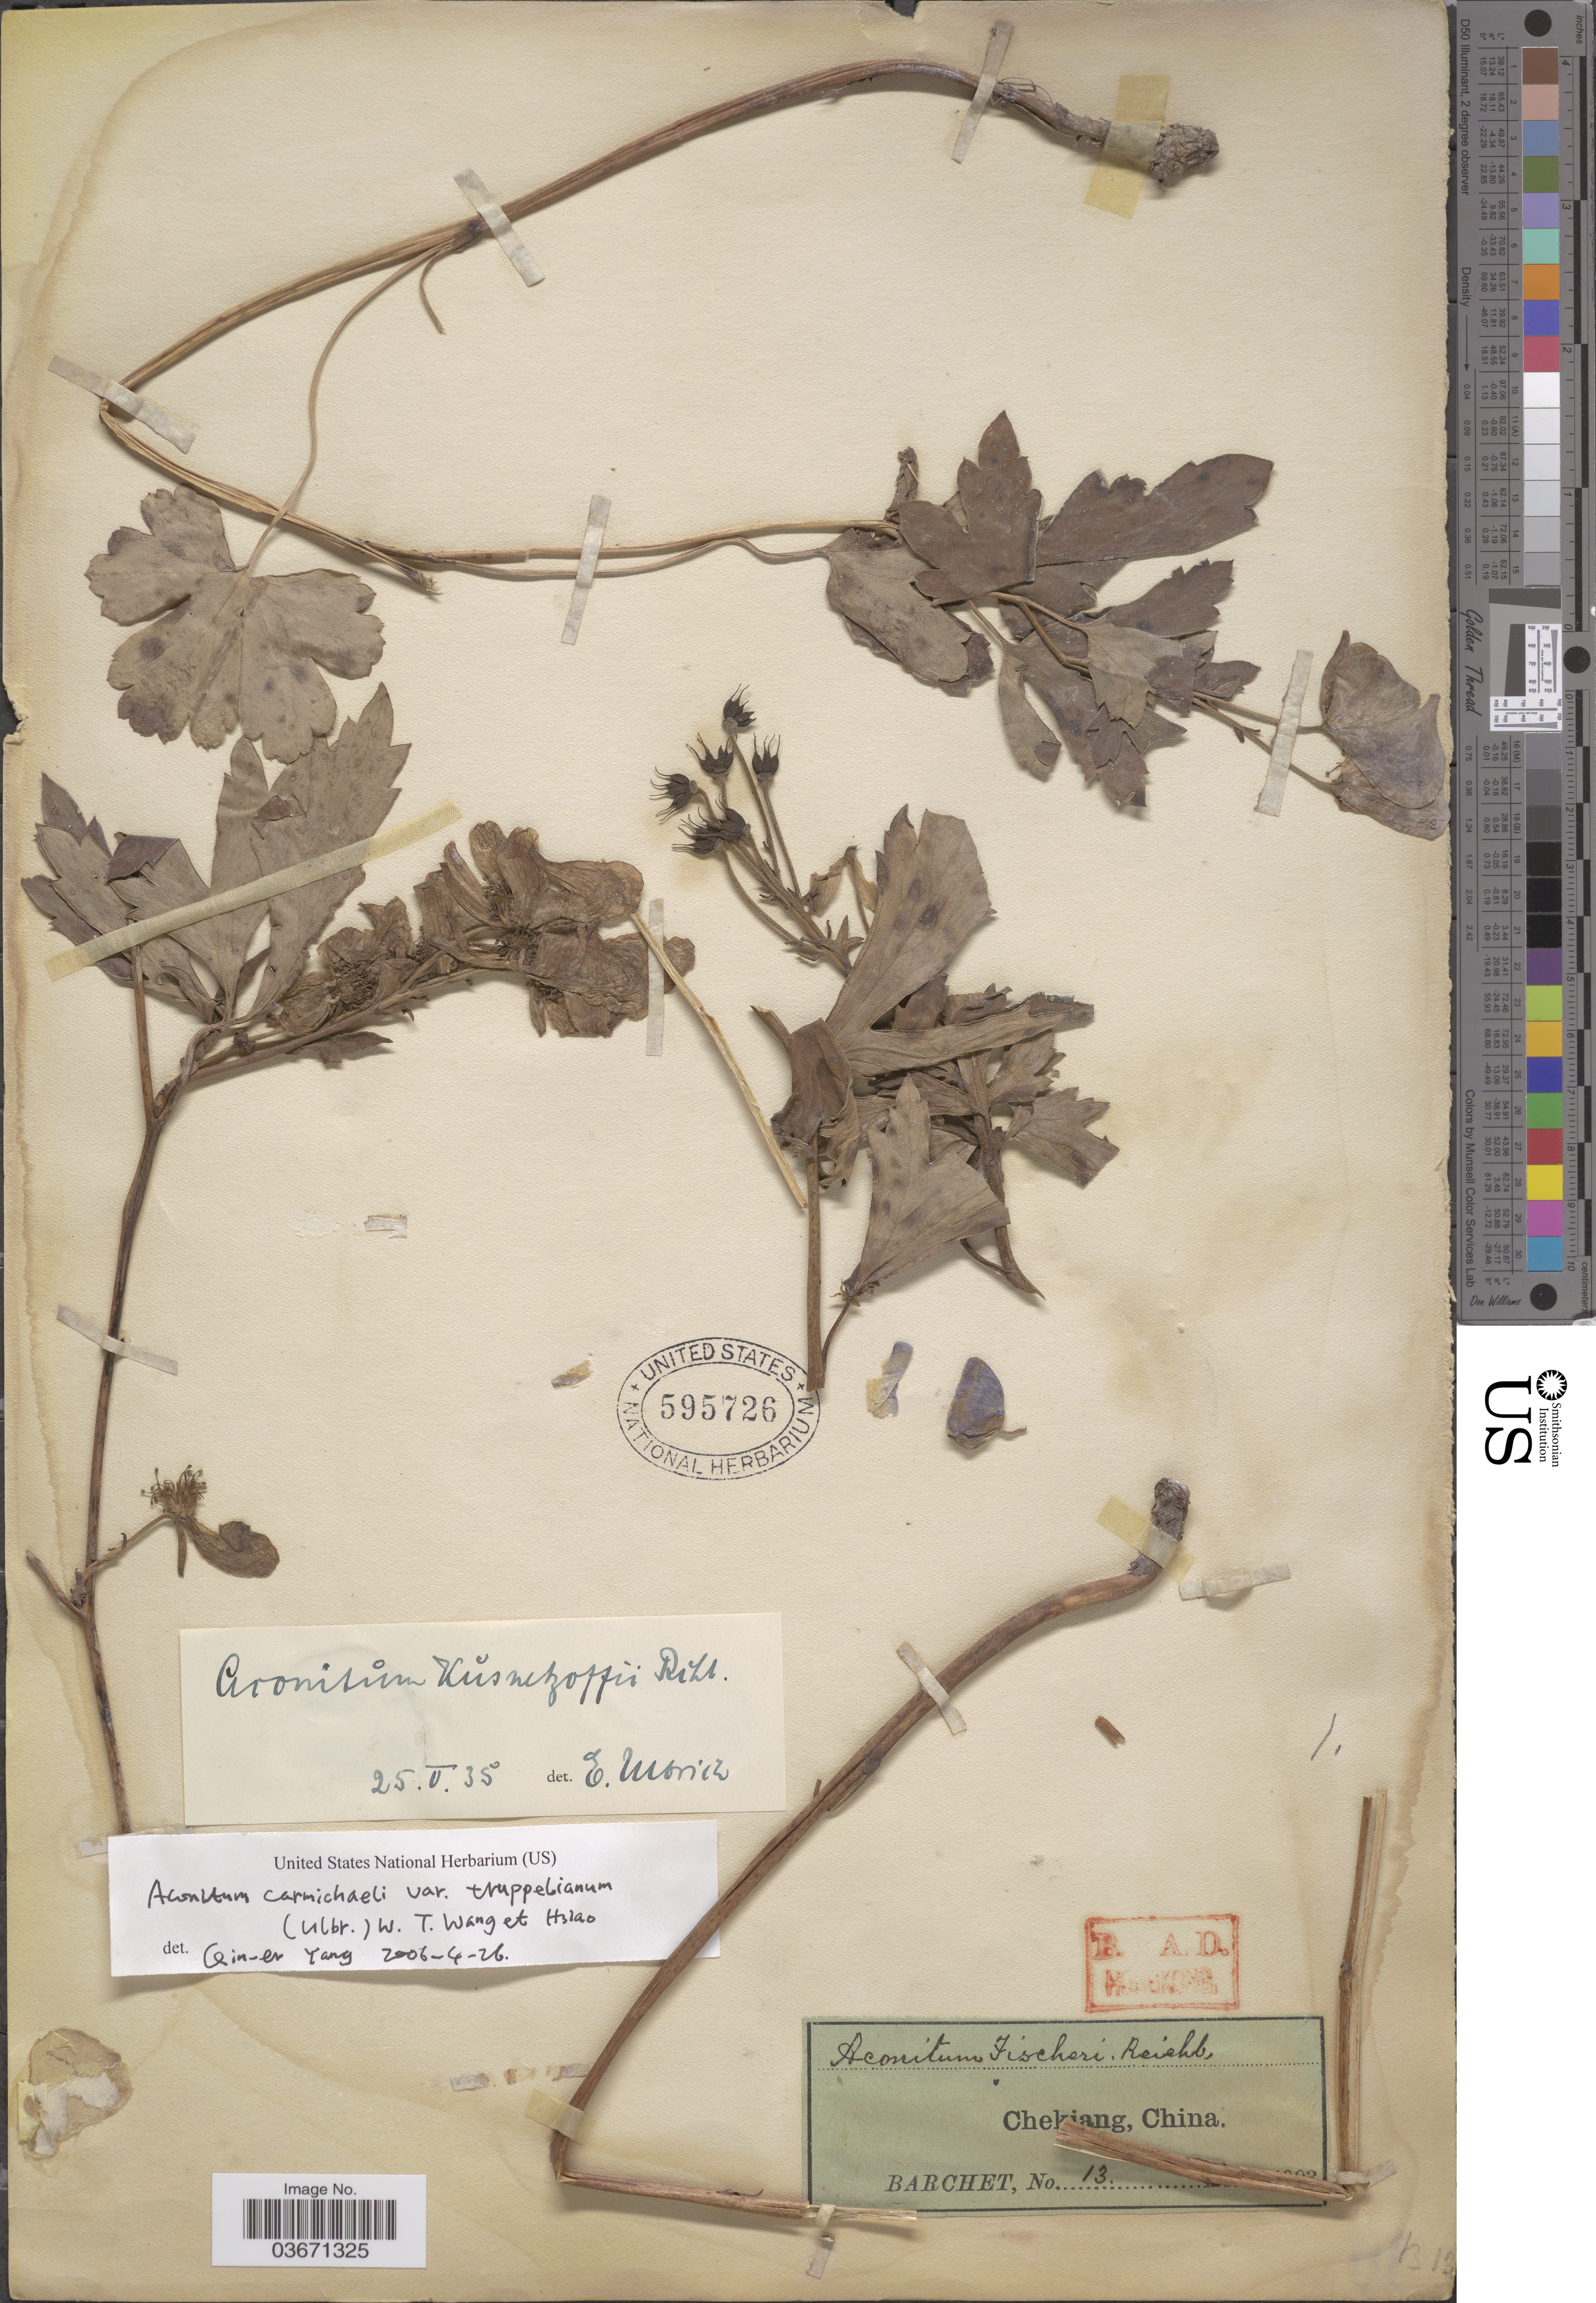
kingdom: Plantae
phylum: Tracheophyta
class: Magnoliopsida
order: Ranunculales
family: Ranunculaceae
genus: Aconitum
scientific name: Aconitum carmichaelii var. truppelianum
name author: (Ulbr.) W.T. Wang & P.K. Hsiao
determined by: Yang, Q. E.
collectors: Barchet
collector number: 13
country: China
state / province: Zhejiang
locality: Chekiang.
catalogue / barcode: US 595726